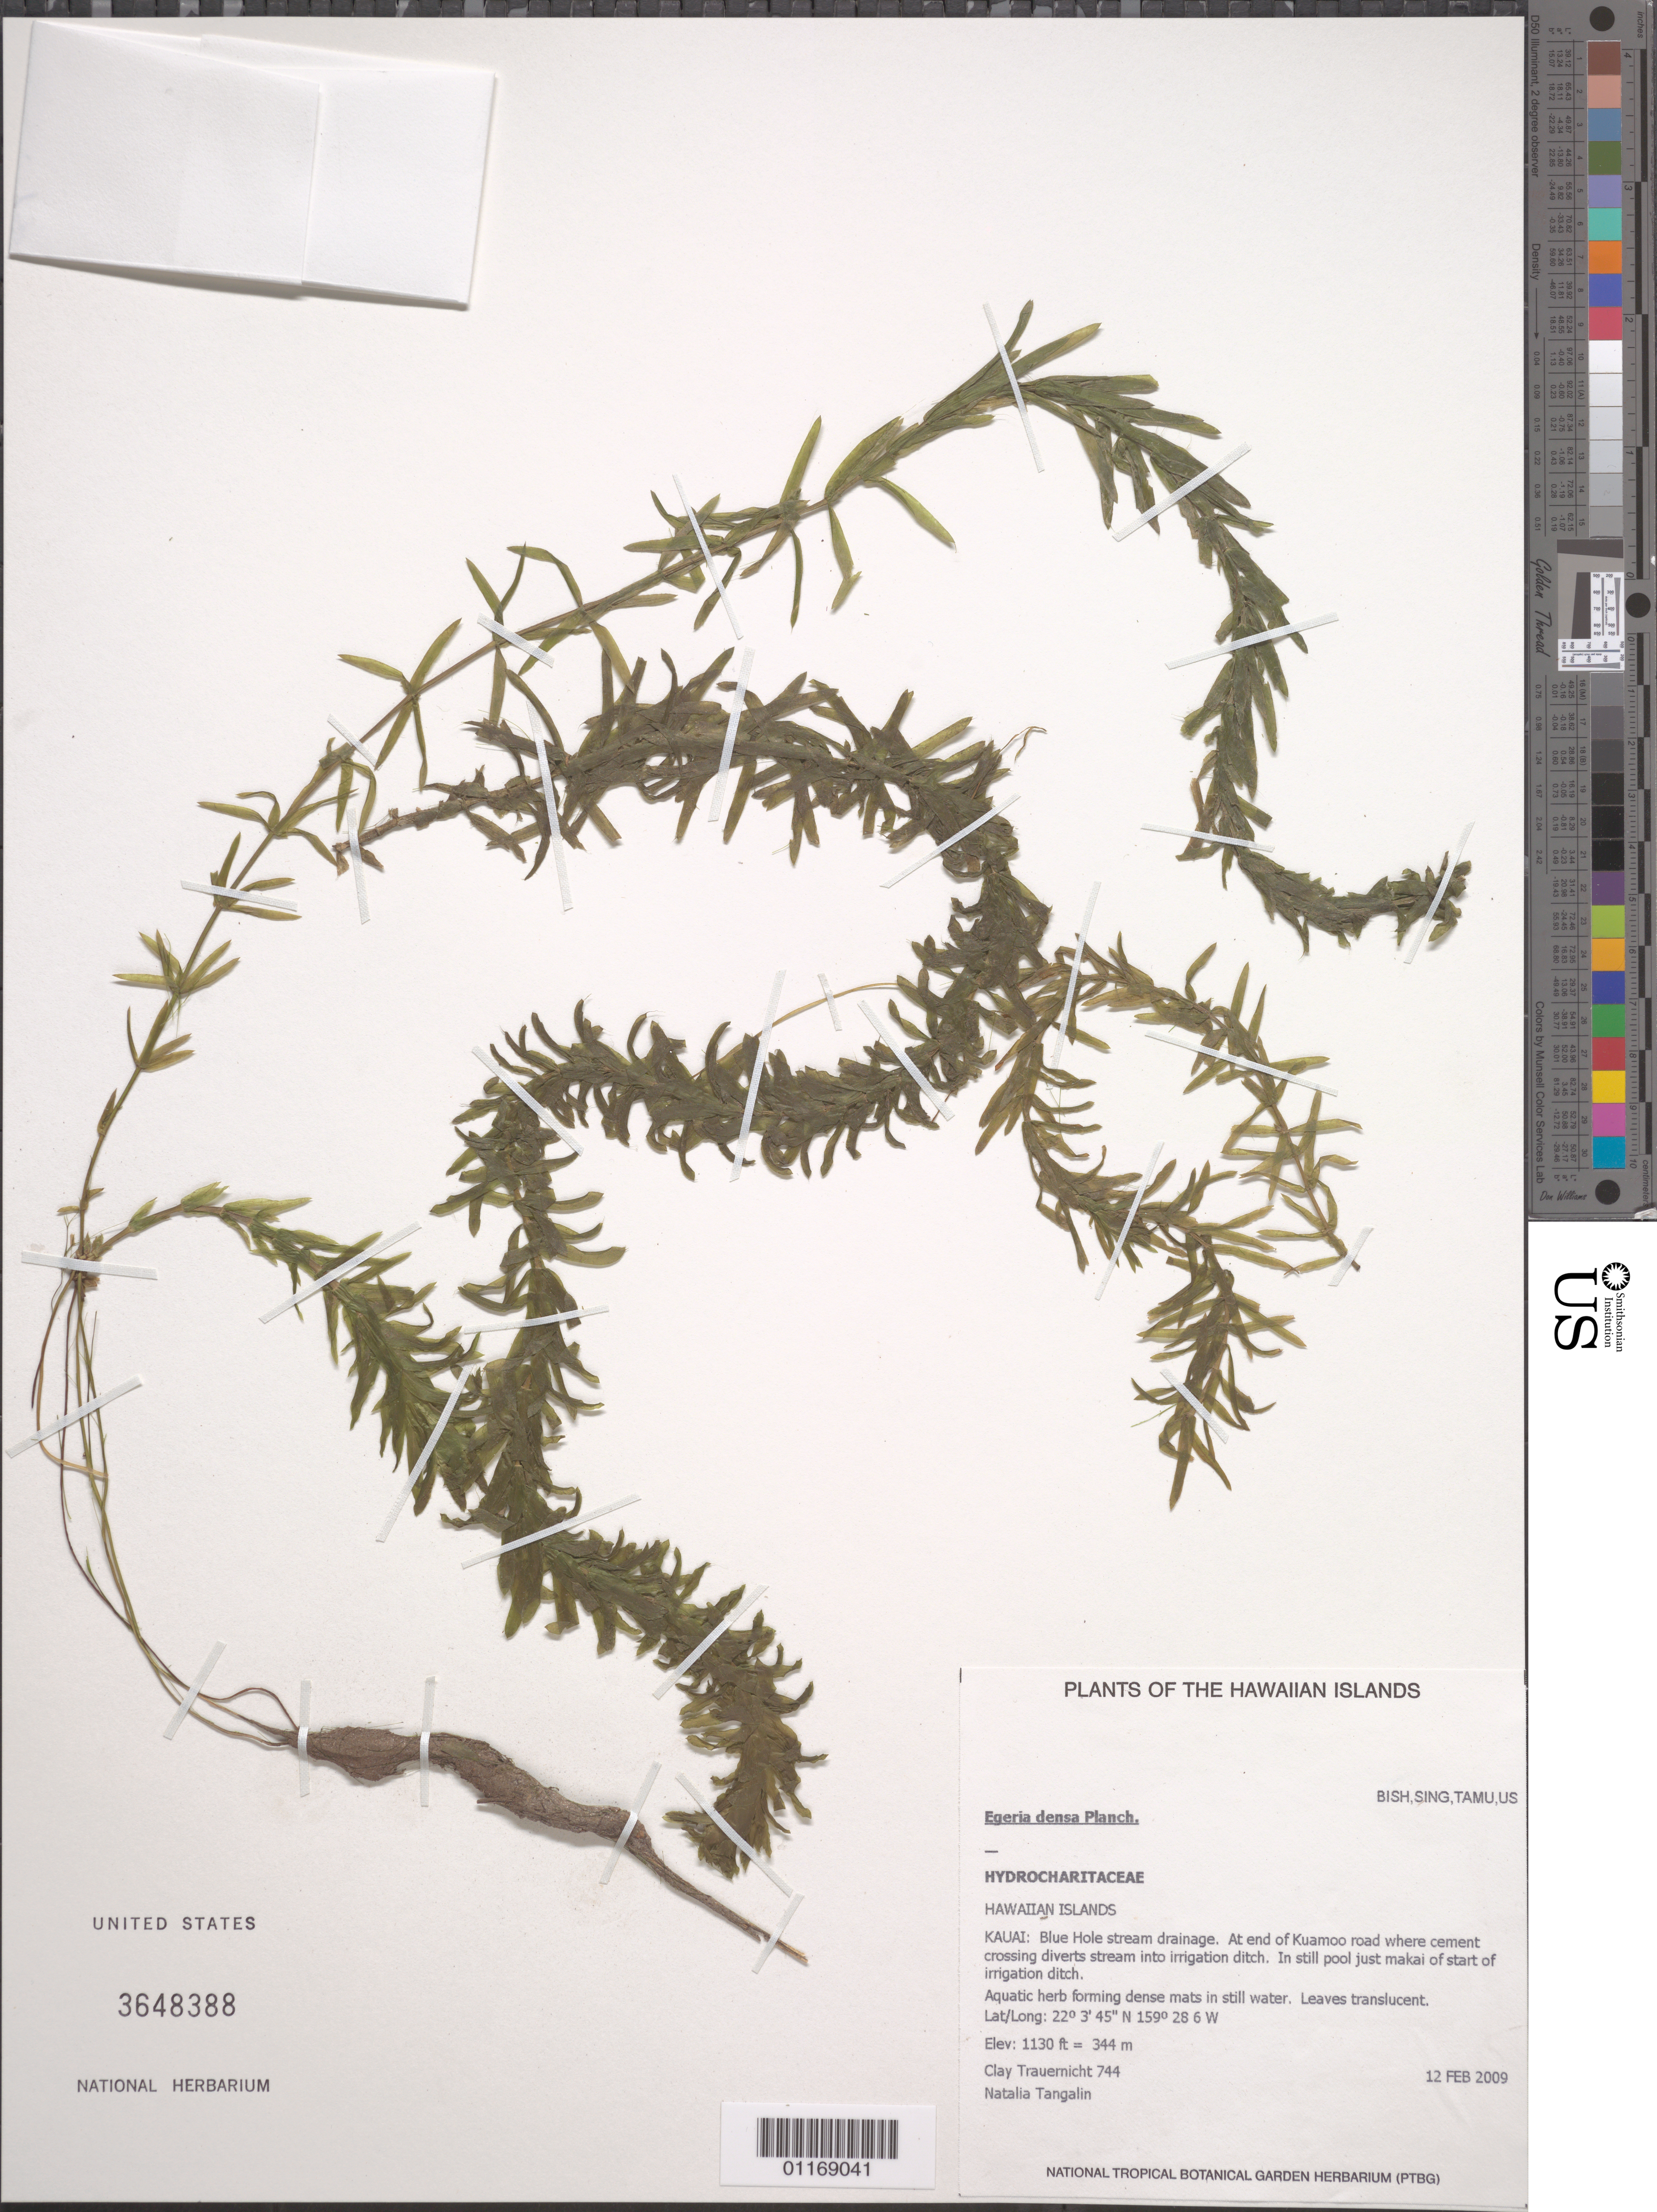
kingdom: Plantae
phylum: Tracheophyta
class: Liliopsida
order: Alismatales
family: Hydrocharitaceae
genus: Egeria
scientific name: Egeria densa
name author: Planch.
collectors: C. Trauernicht & N. Tangalin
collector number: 744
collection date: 2009-02-12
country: United States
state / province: Hawaii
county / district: Kauai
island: Kaua'i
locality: Blue Hole stream drainage, at end of Kuamoo Road where cement crossing diverts stream into irrigation ditch, in still pool just makai of start of irrigation ditch.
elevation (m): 344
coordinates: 0450076, 2440471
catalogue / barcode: US 3648388